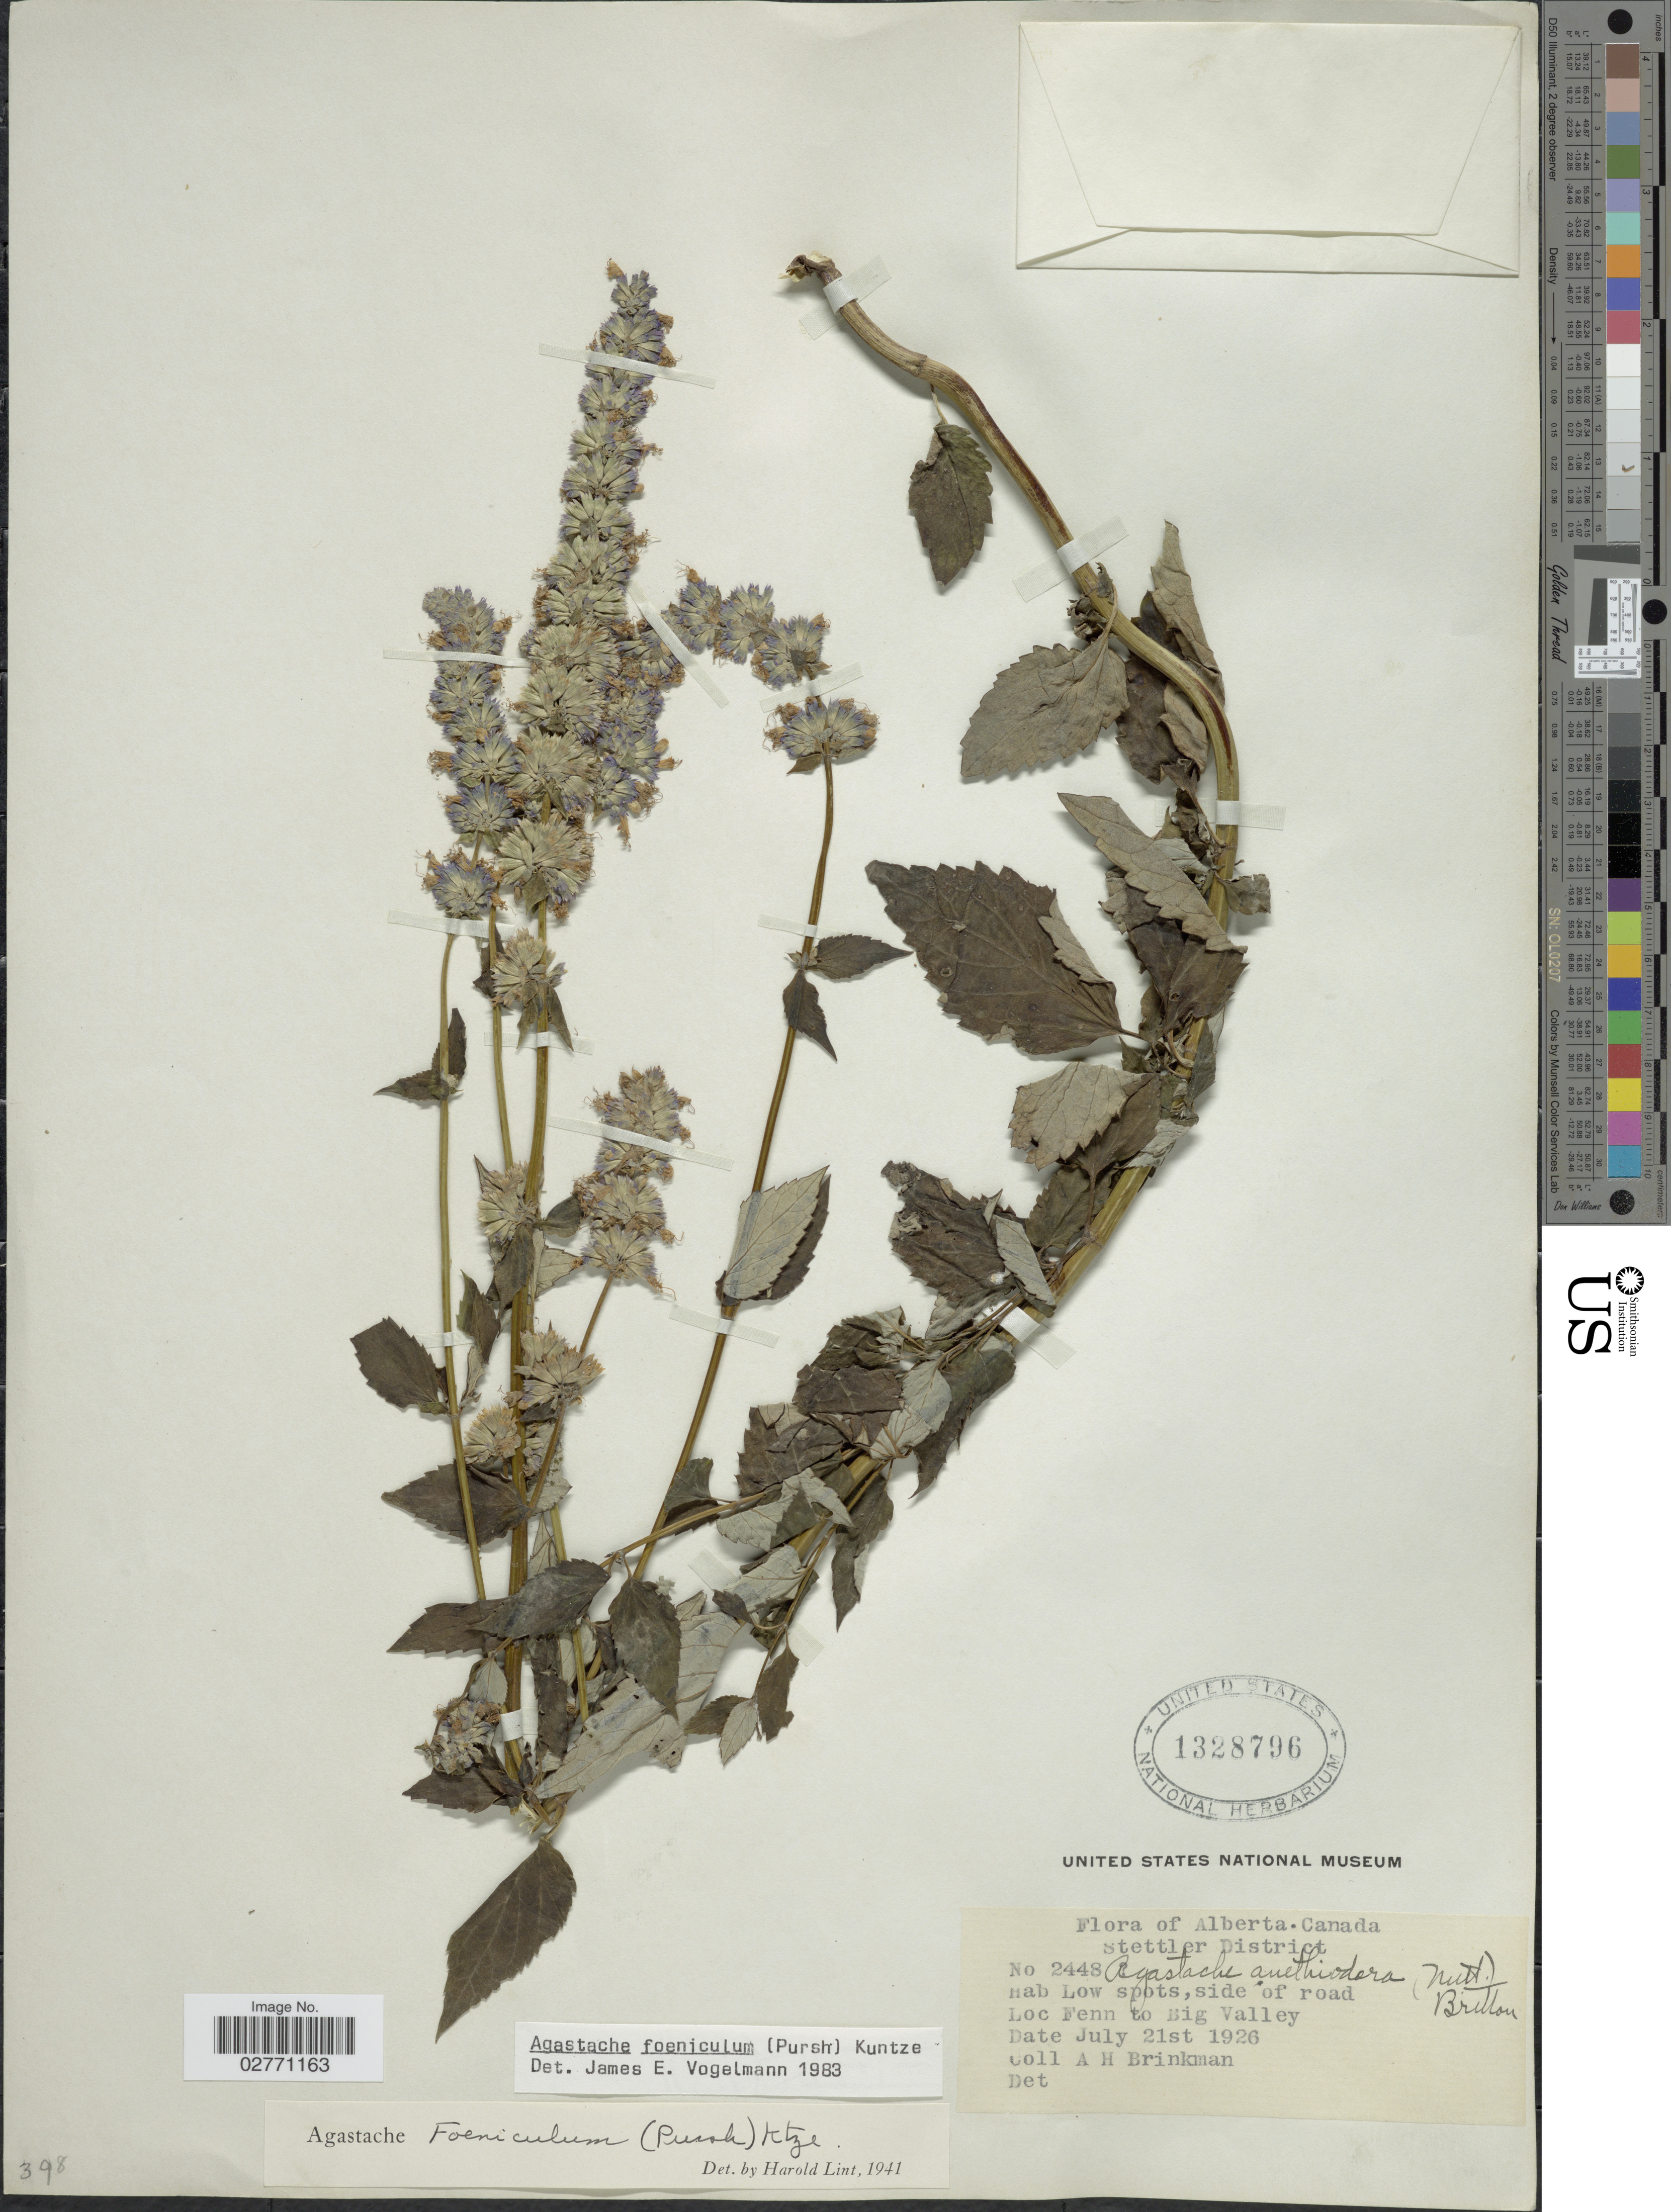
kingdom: Plantae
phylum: Tracheophyta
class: Magnoliopsida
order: Lamiales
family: Lamiaceae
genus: Agastache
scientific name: Agastache foeniculum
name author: (Pursh) Kuntze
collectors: A. Brinkman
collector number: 2448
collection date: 1926-07-21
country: Canada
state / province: Alberta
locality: Stettler District. Fenn to Big Valley.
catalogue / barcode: US 1328796